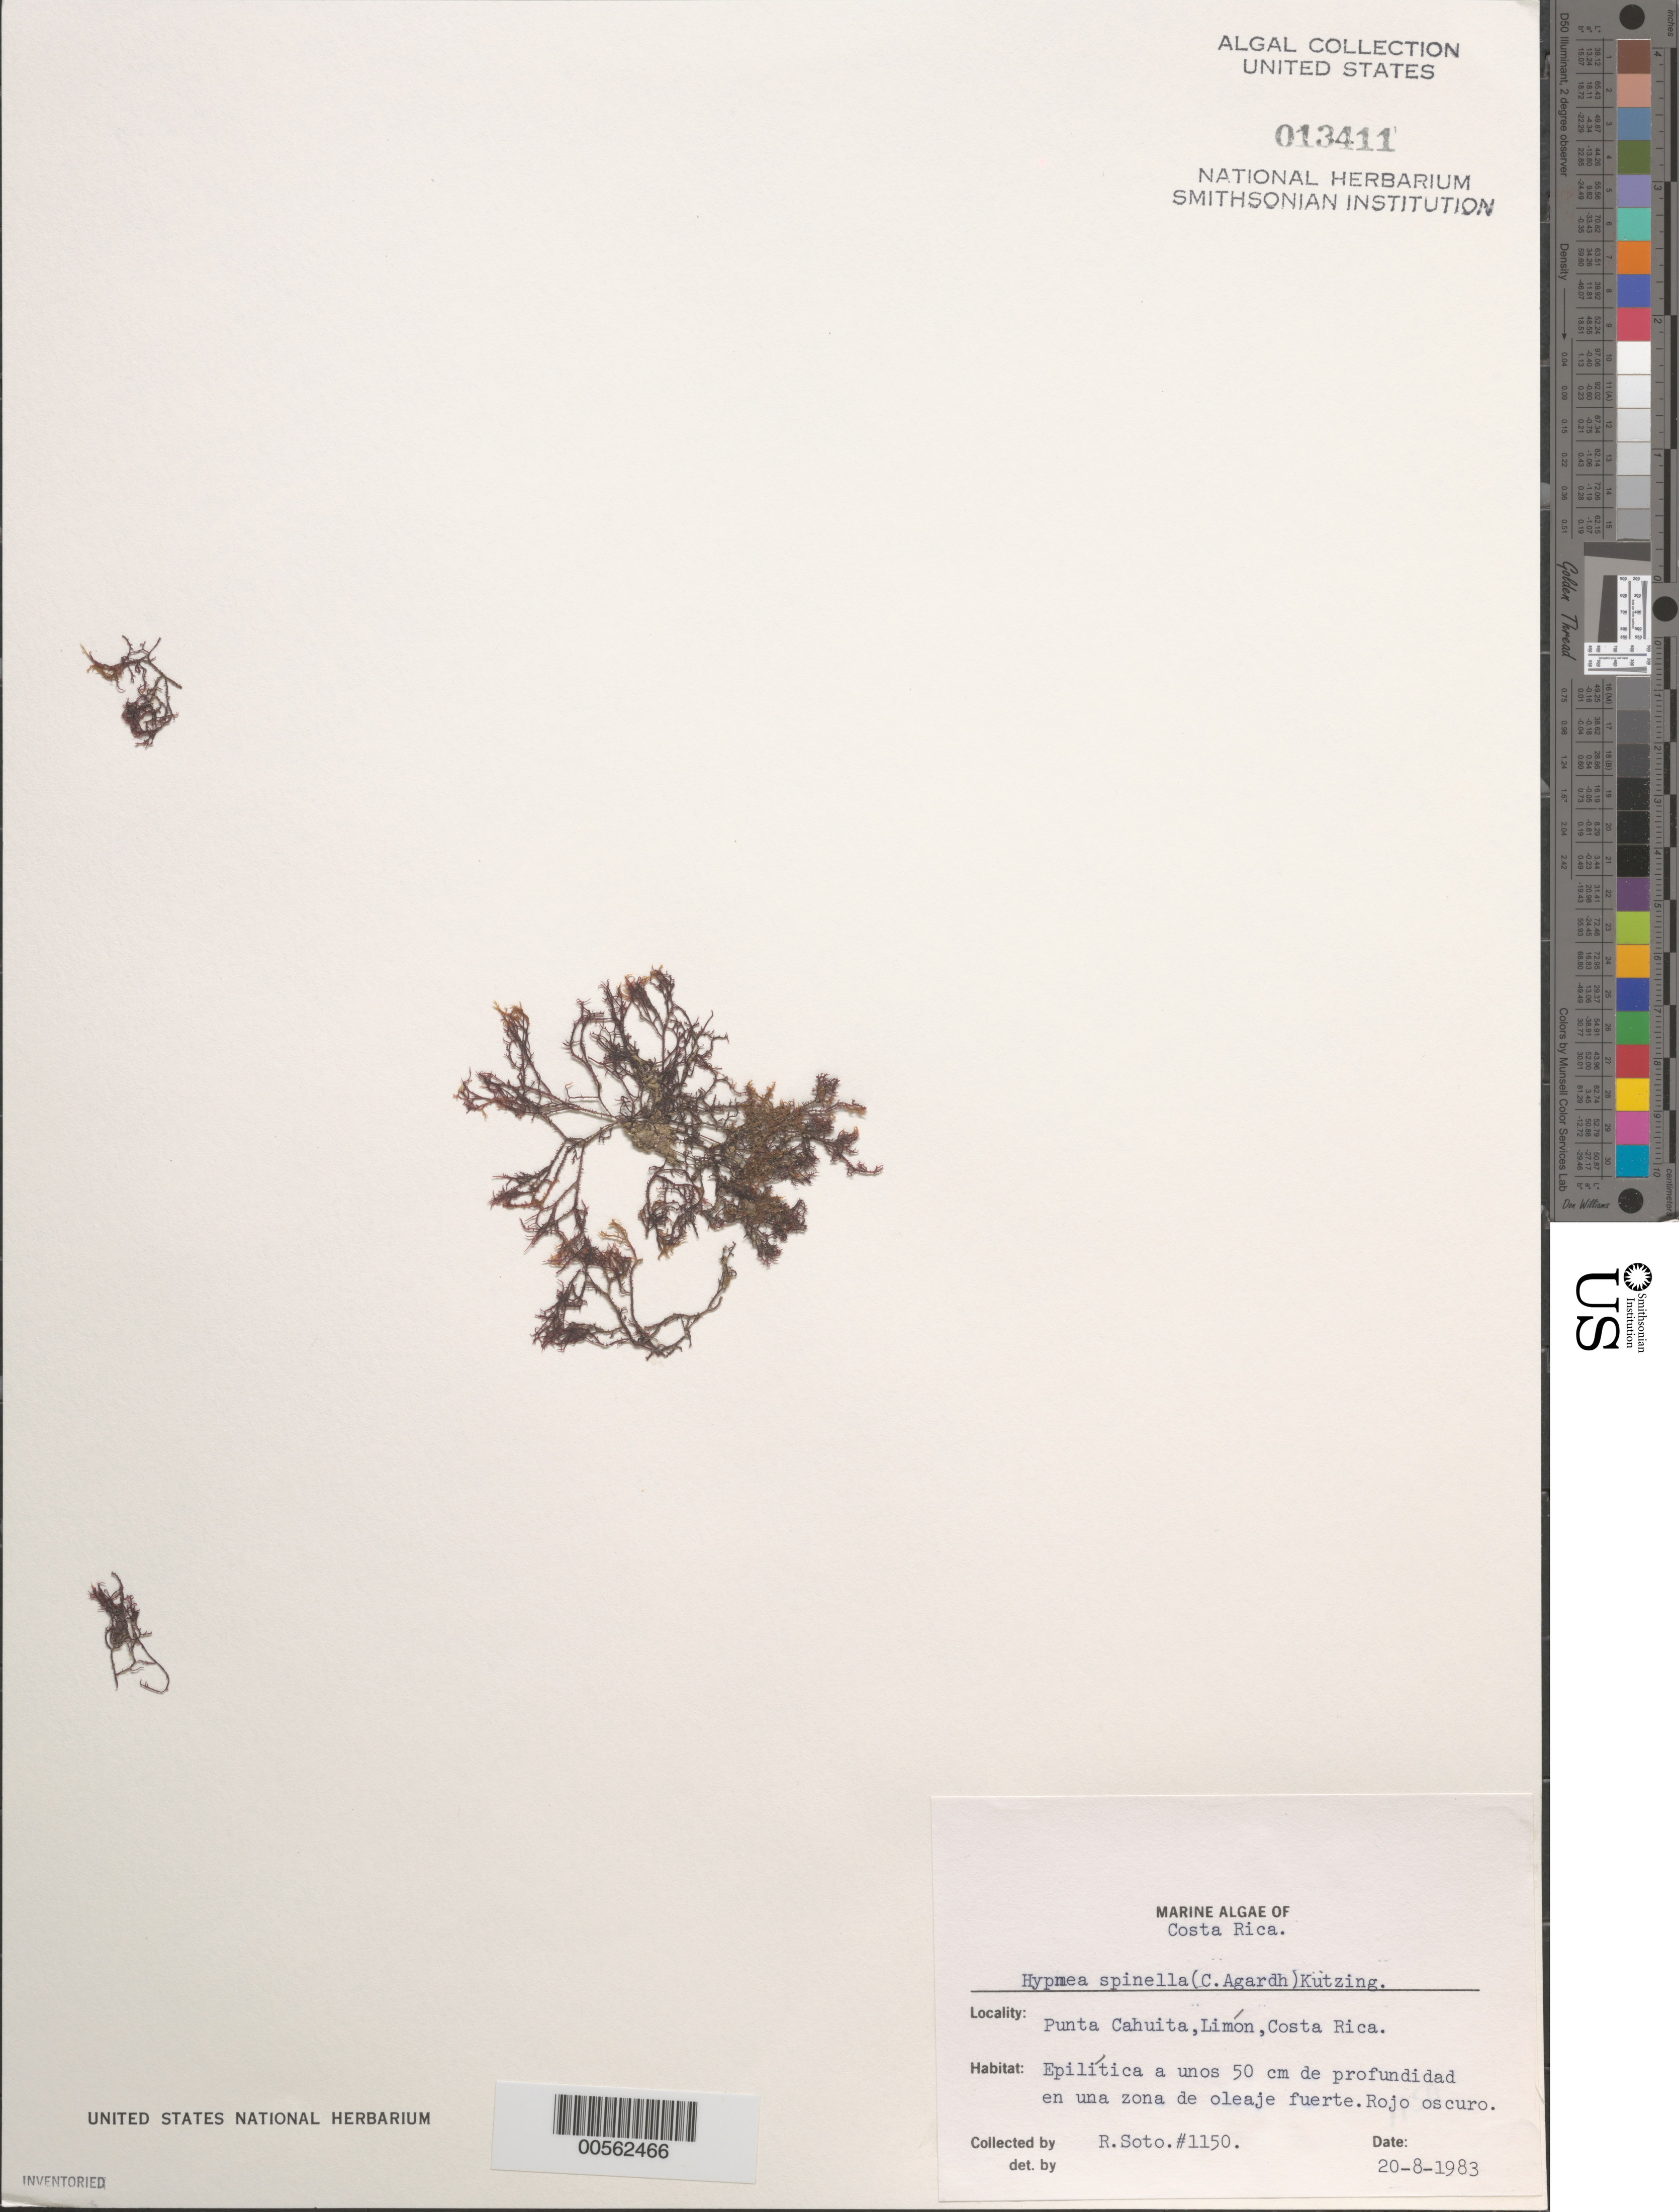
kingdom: Plantae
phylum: Rhodophyta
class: Florideophyceae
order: Gigartinales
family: Cystocloniaceae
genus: Hypnea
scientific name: Hypnea spinella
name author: (C. Agardh) Kütz.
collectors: R. Soto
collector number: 1150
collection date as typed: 20 Aug 1983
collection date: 1983-08-20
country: Costa Rica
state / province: Limón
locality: Puerto Cahuita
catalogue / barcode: US 13411